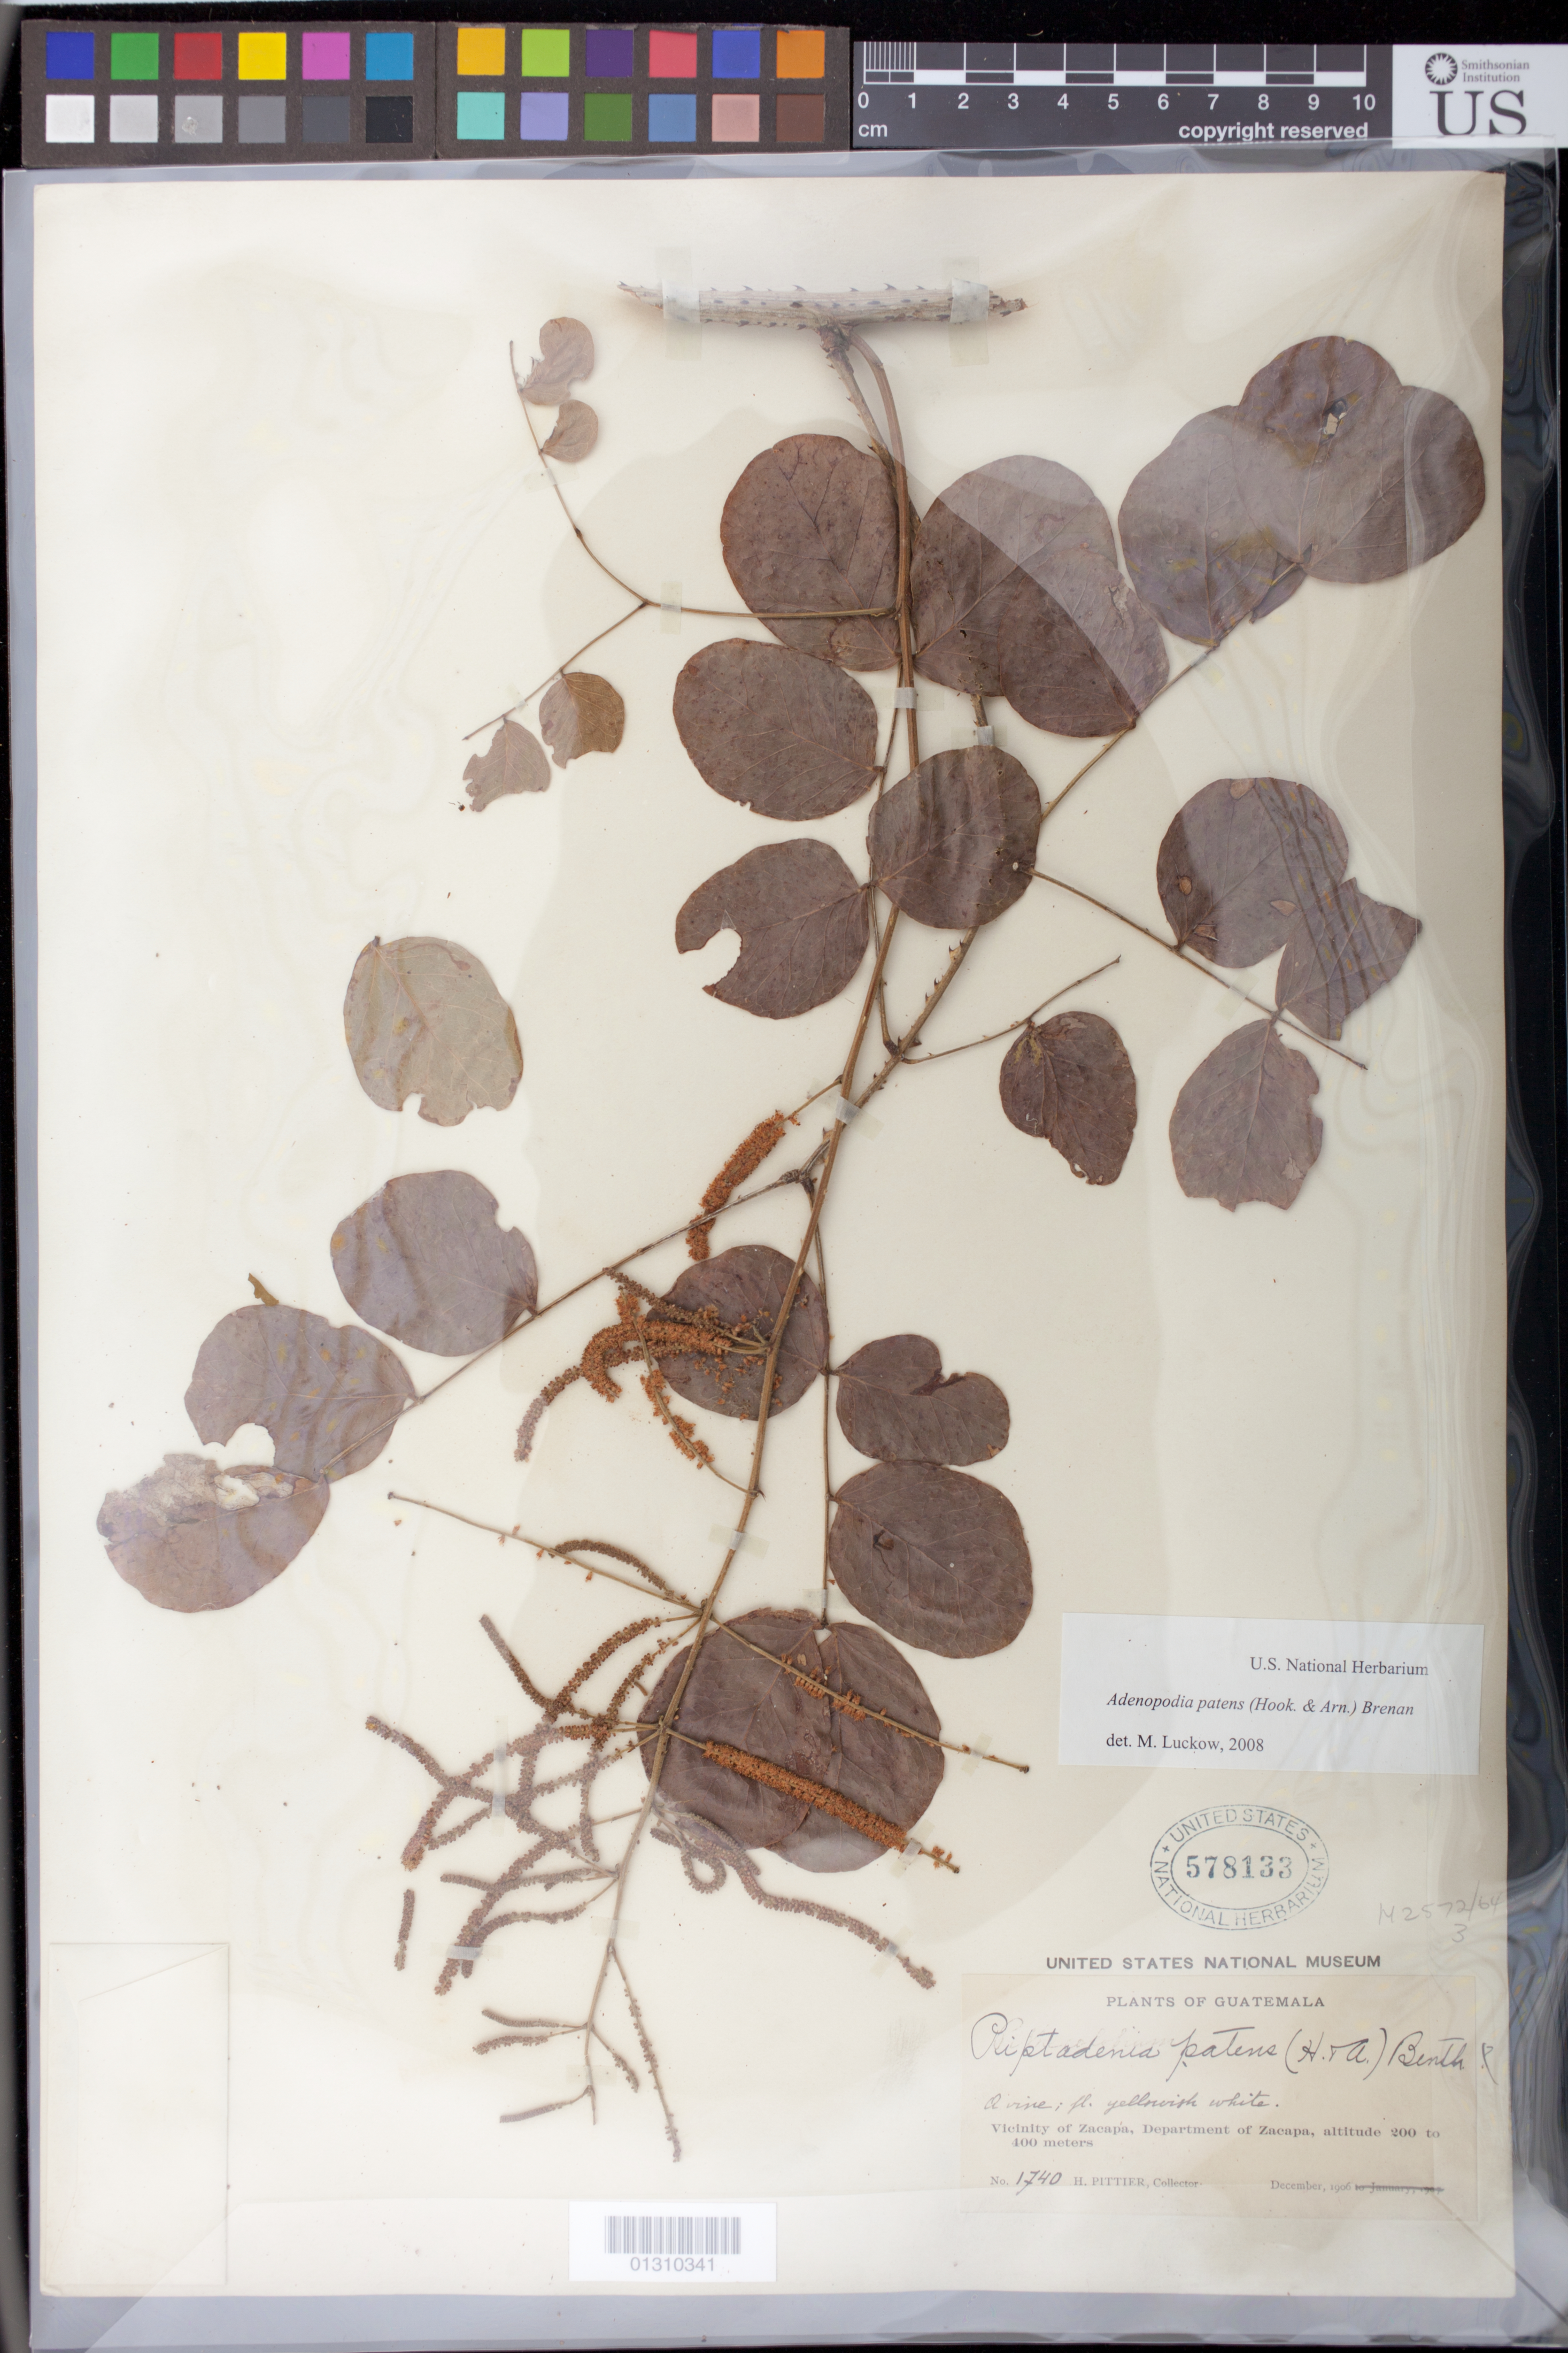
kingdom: Plantae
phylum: Tracheophyta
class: Magnoliopsida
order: Fabales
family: Fabaceae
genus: Adenopodia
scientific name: Adenopodia patens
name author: (Hook. & Arn.) Brenan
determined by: Luckow, M. A.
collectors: H. F. Pittier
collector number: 1740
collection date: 1906-12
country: Guatemala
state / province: Zacapa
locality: Vicinity of Zacapa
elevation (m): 200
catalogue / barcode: US 578133